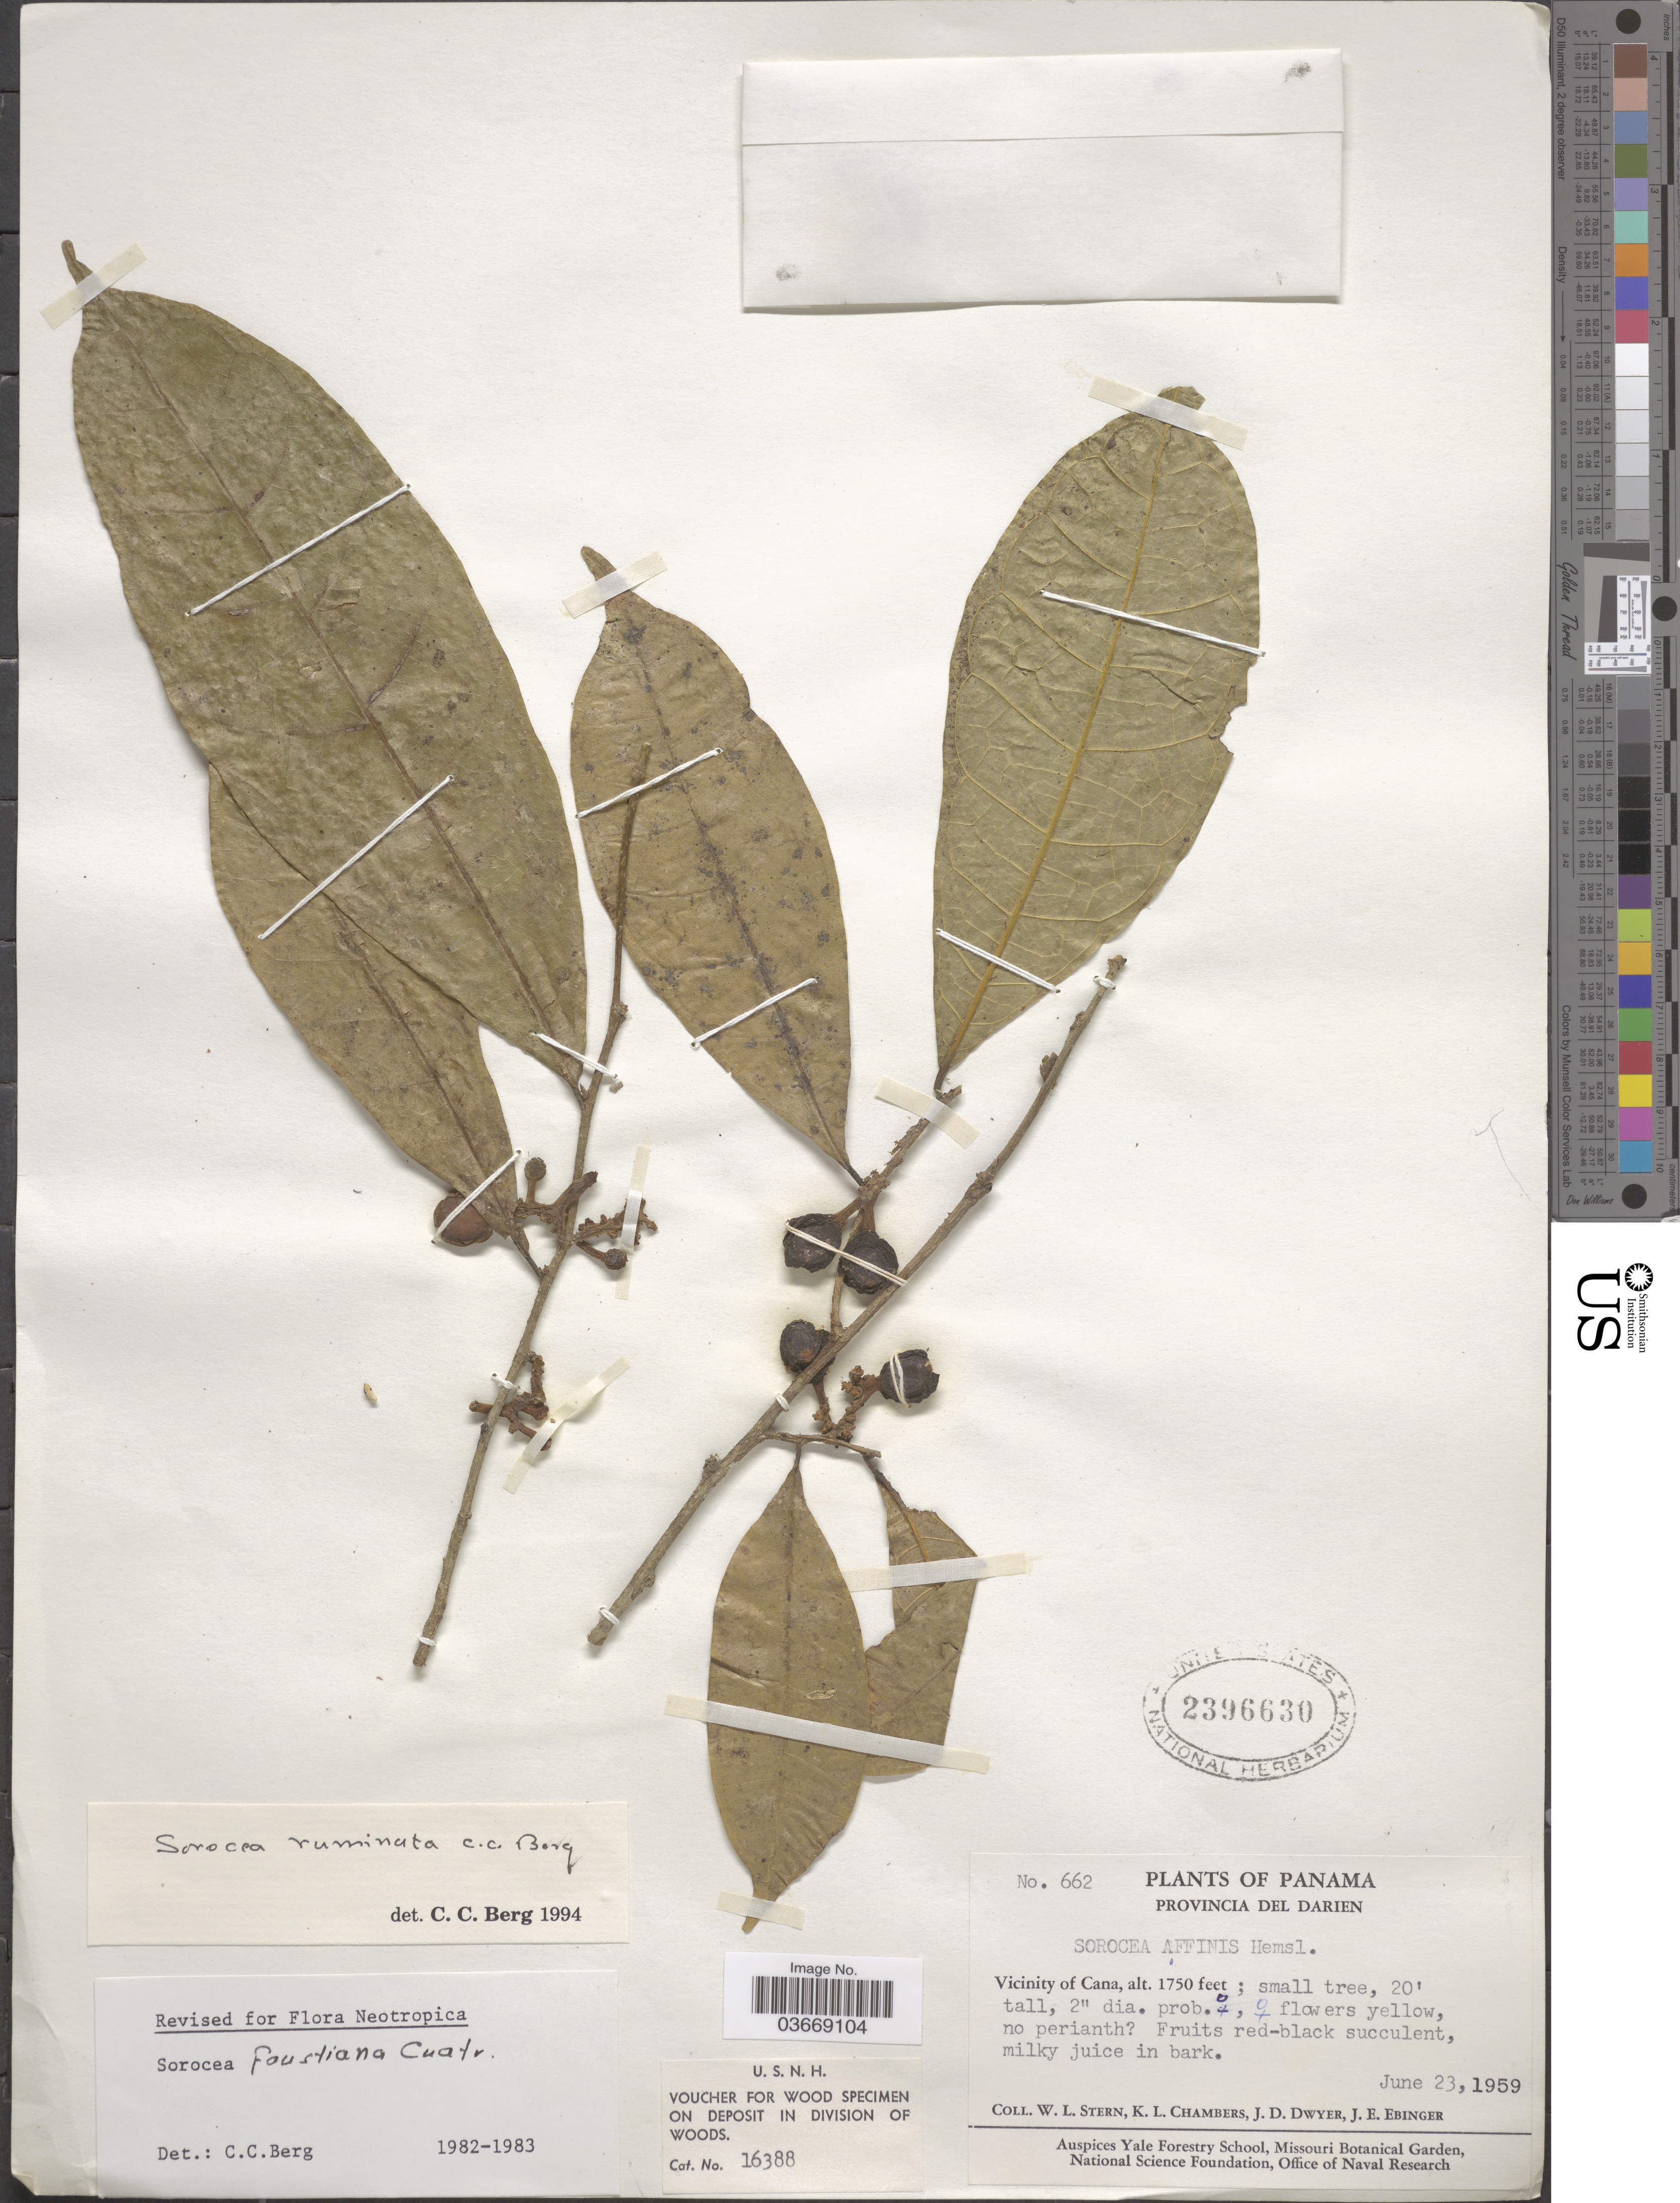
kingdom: Plantae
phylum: Tracheophyta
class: Magnoliopsida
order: Rosales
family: Moraceae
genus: Sorocea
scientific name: Sorocea ruminata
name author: C.C. Berg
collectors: W. L. Stern, K. Chambers, J. D. Dwyer & J. Ebinger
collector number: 662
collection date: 1959-06-23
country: Panama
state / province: Darien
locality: Vicinity of Cana.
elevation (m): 533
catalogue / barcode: US 2396630